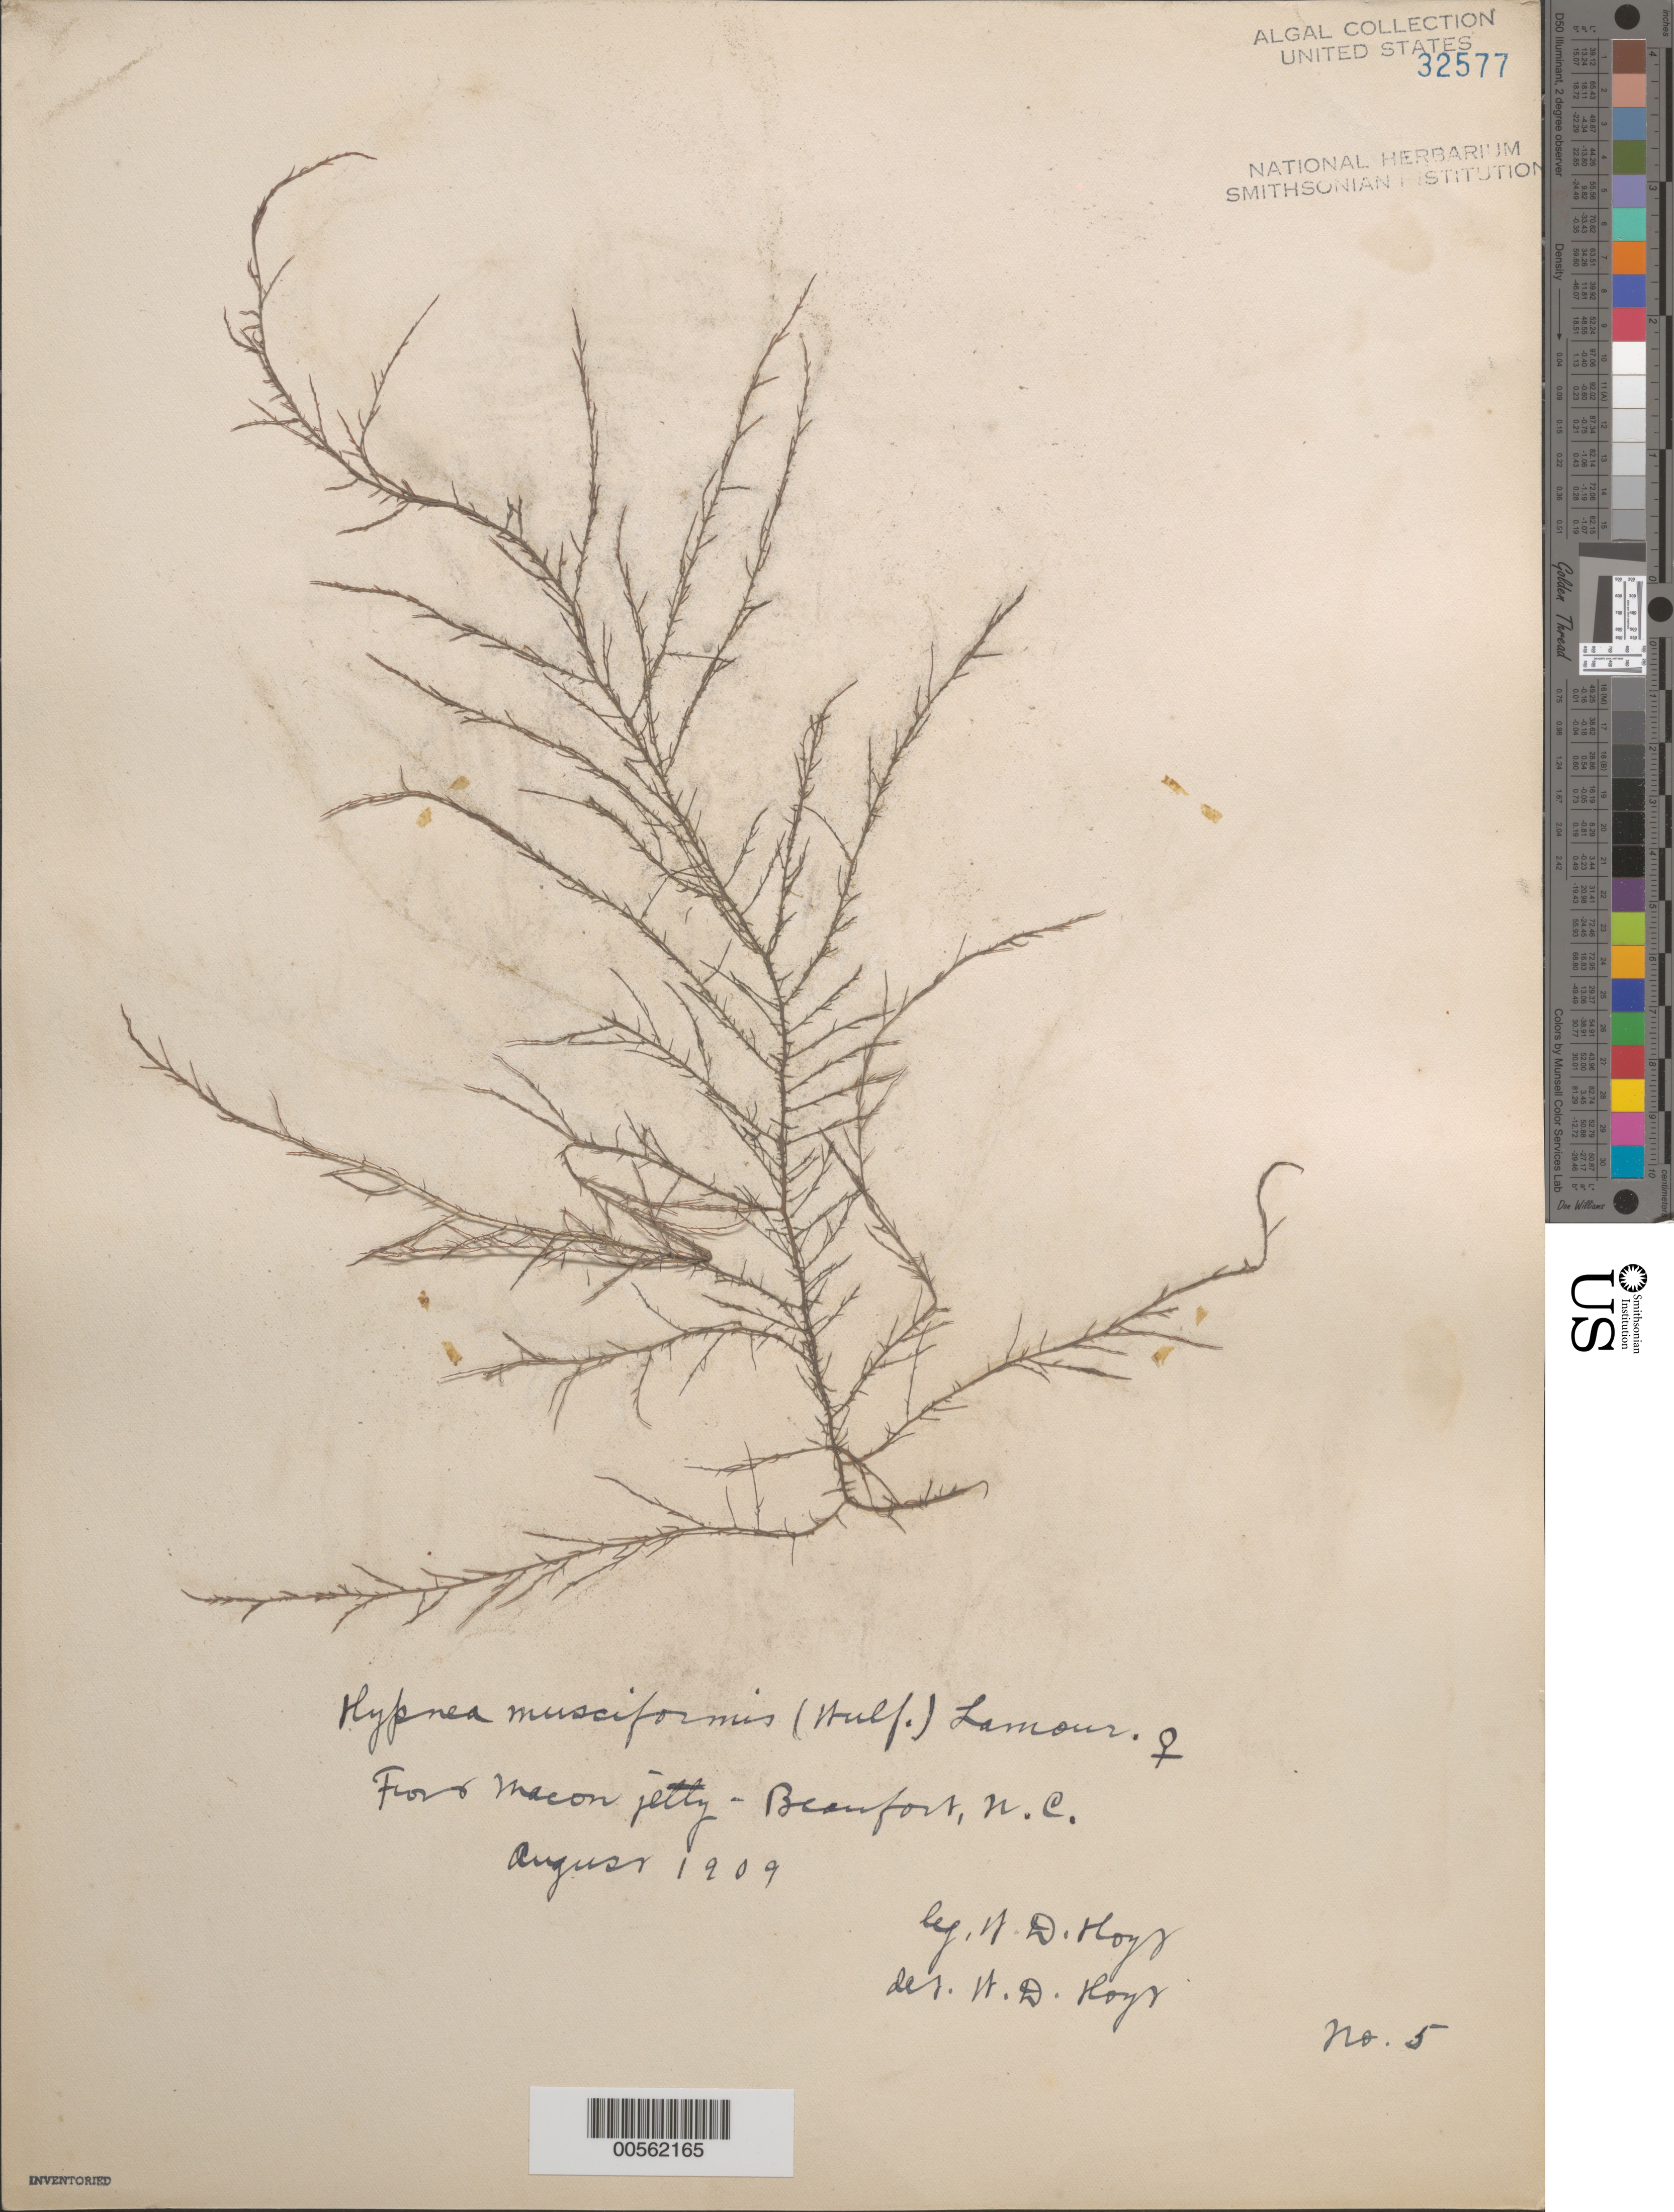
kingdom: Plantae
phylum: Rhodophyta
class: Florideophyceae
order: Gigartinales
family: Cystocloniaceae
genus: Hypnea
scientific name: Hypnea musciformis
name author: (Wulfen) J.V.Lamouroux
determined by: Hoyt, W. D.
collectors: W. D. Hoyt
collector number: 5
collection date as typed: Aug 1909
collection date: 1909-08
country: United States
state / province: North Carolina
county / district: Carteret County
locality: Beaufort, Fort Macon jetty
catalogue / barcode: US 32577